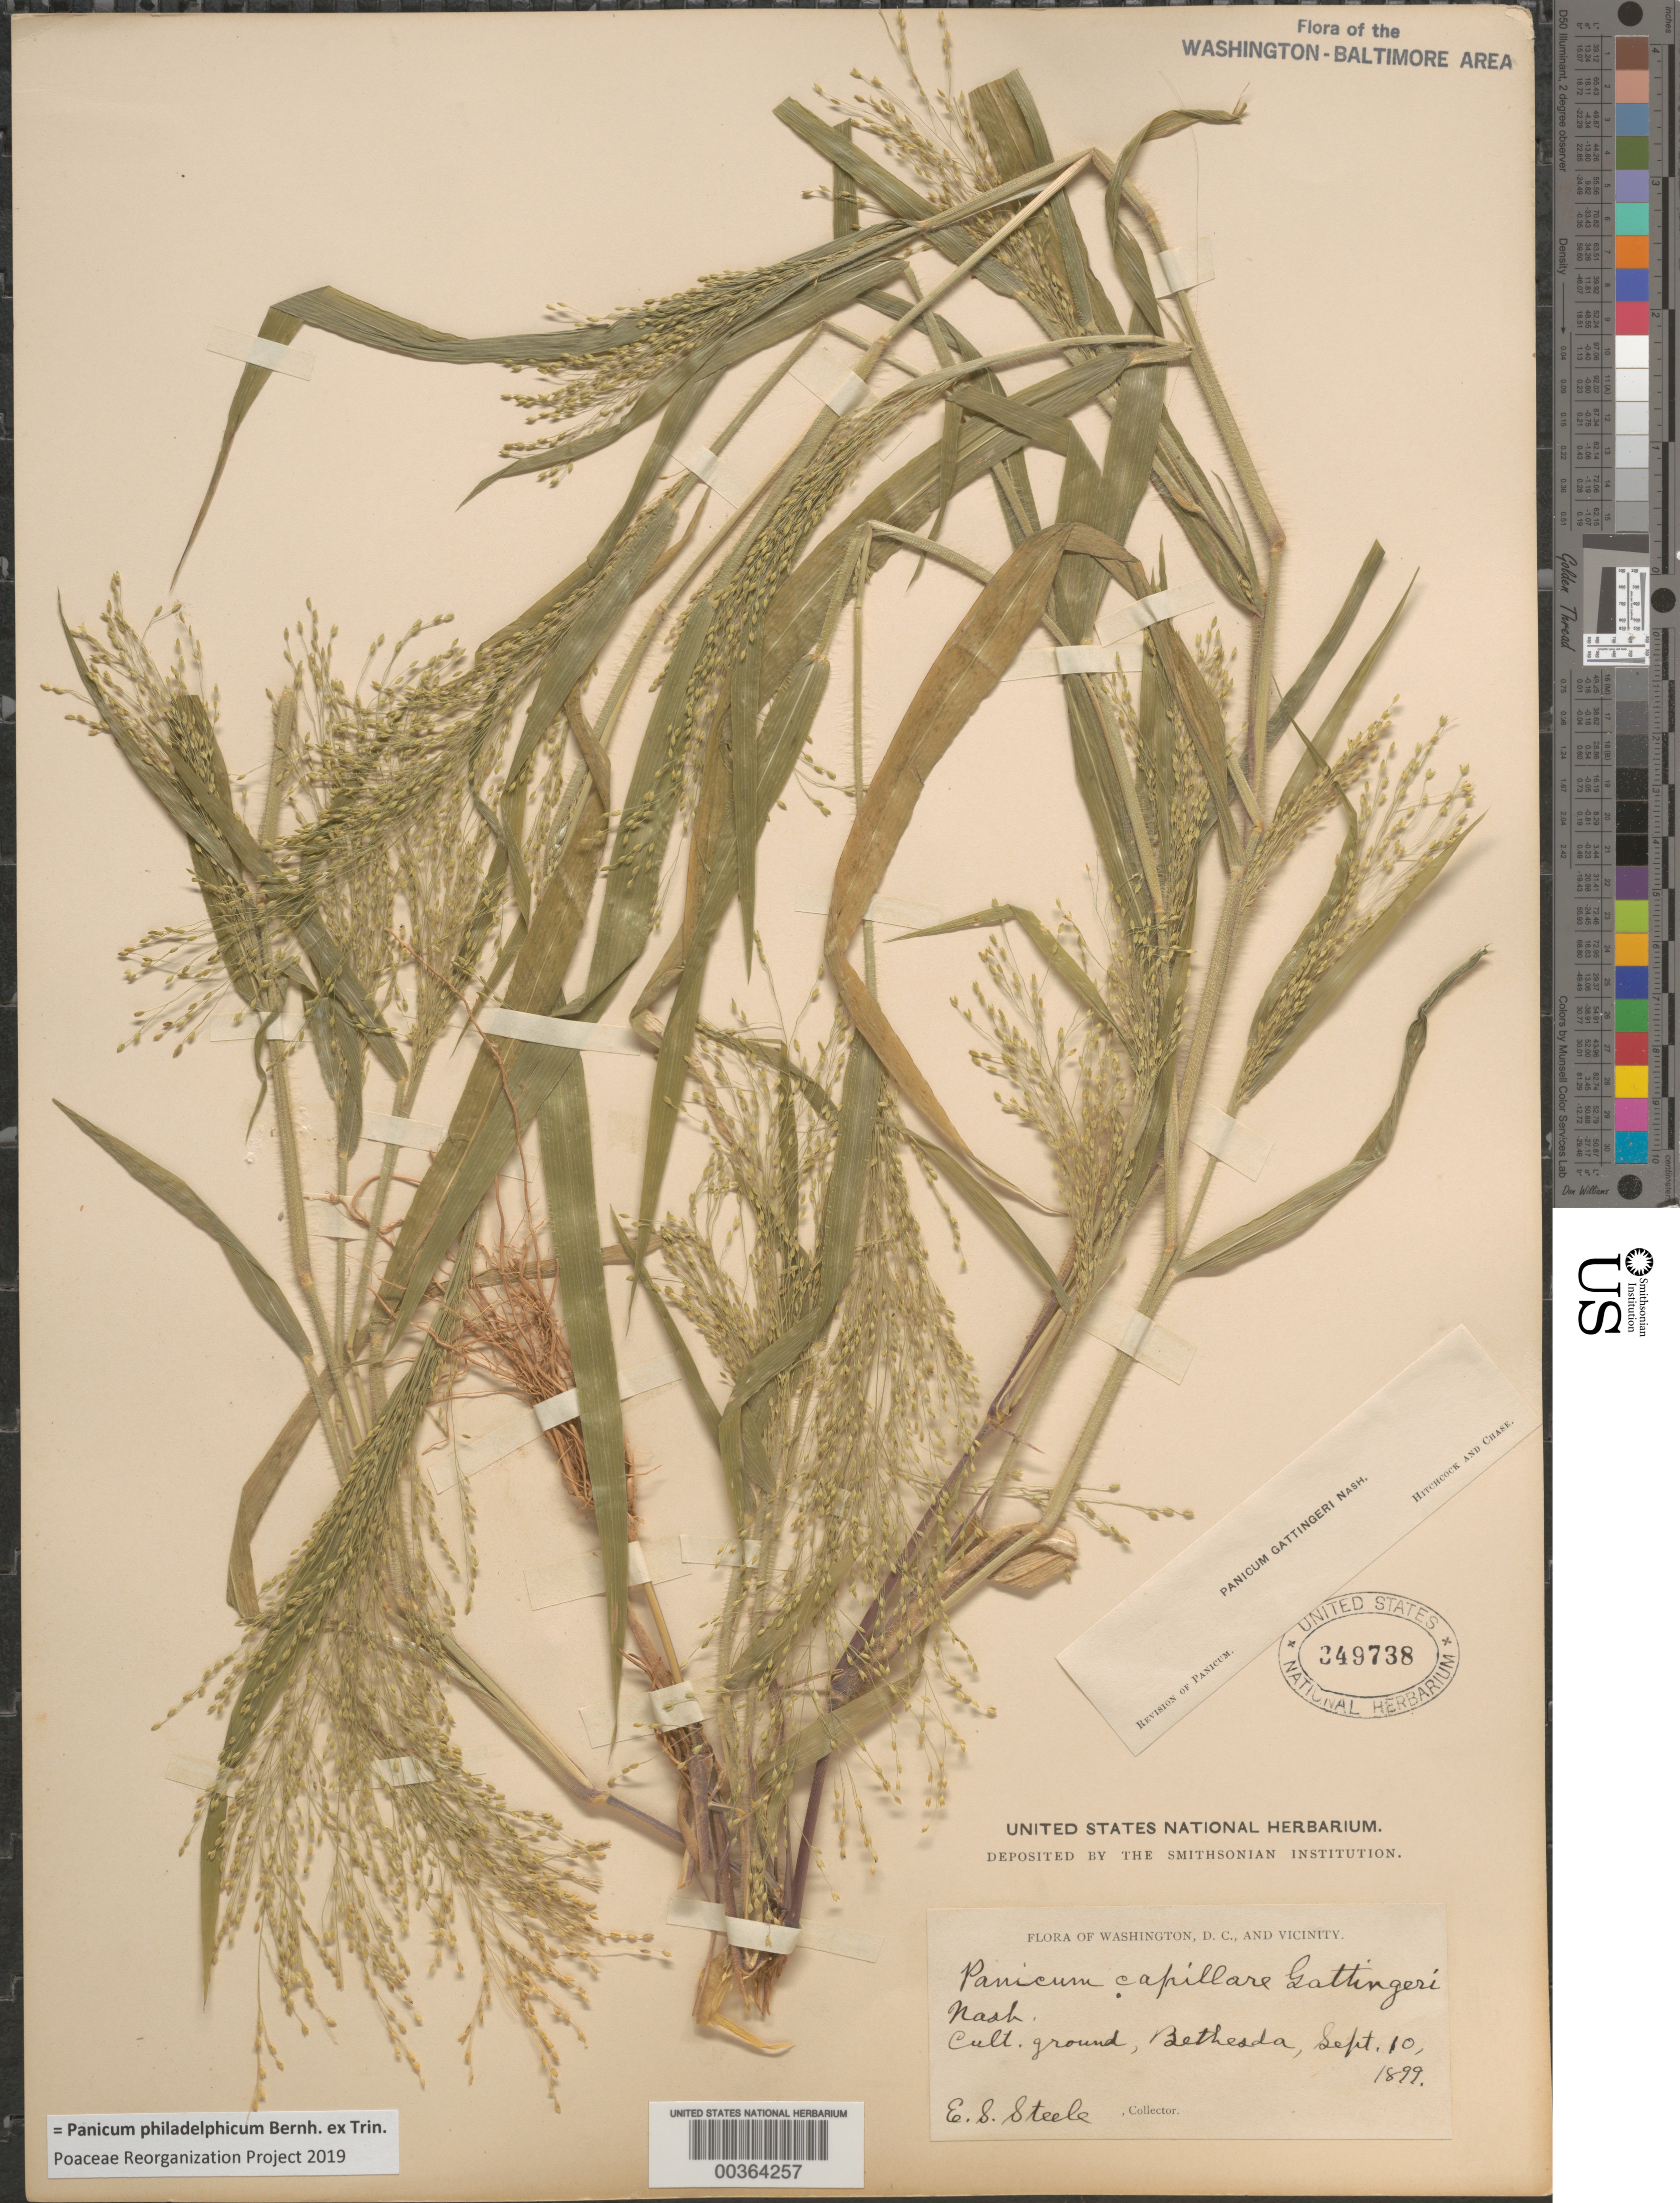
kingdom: Plantae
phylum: Tracheophyta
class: Liliopsida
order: Poales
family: Poaceae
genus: Panicum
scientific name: Panicum philadelphicum var. gattingeri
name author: (Nash) Freckmann & Lelong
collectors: E. Steele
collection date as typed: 10 Sep 1899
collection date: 1899-09-10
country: United States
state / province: Maryland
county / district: Montgomery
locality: Bethesda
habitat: Cultivated ground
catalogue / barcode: US 349738